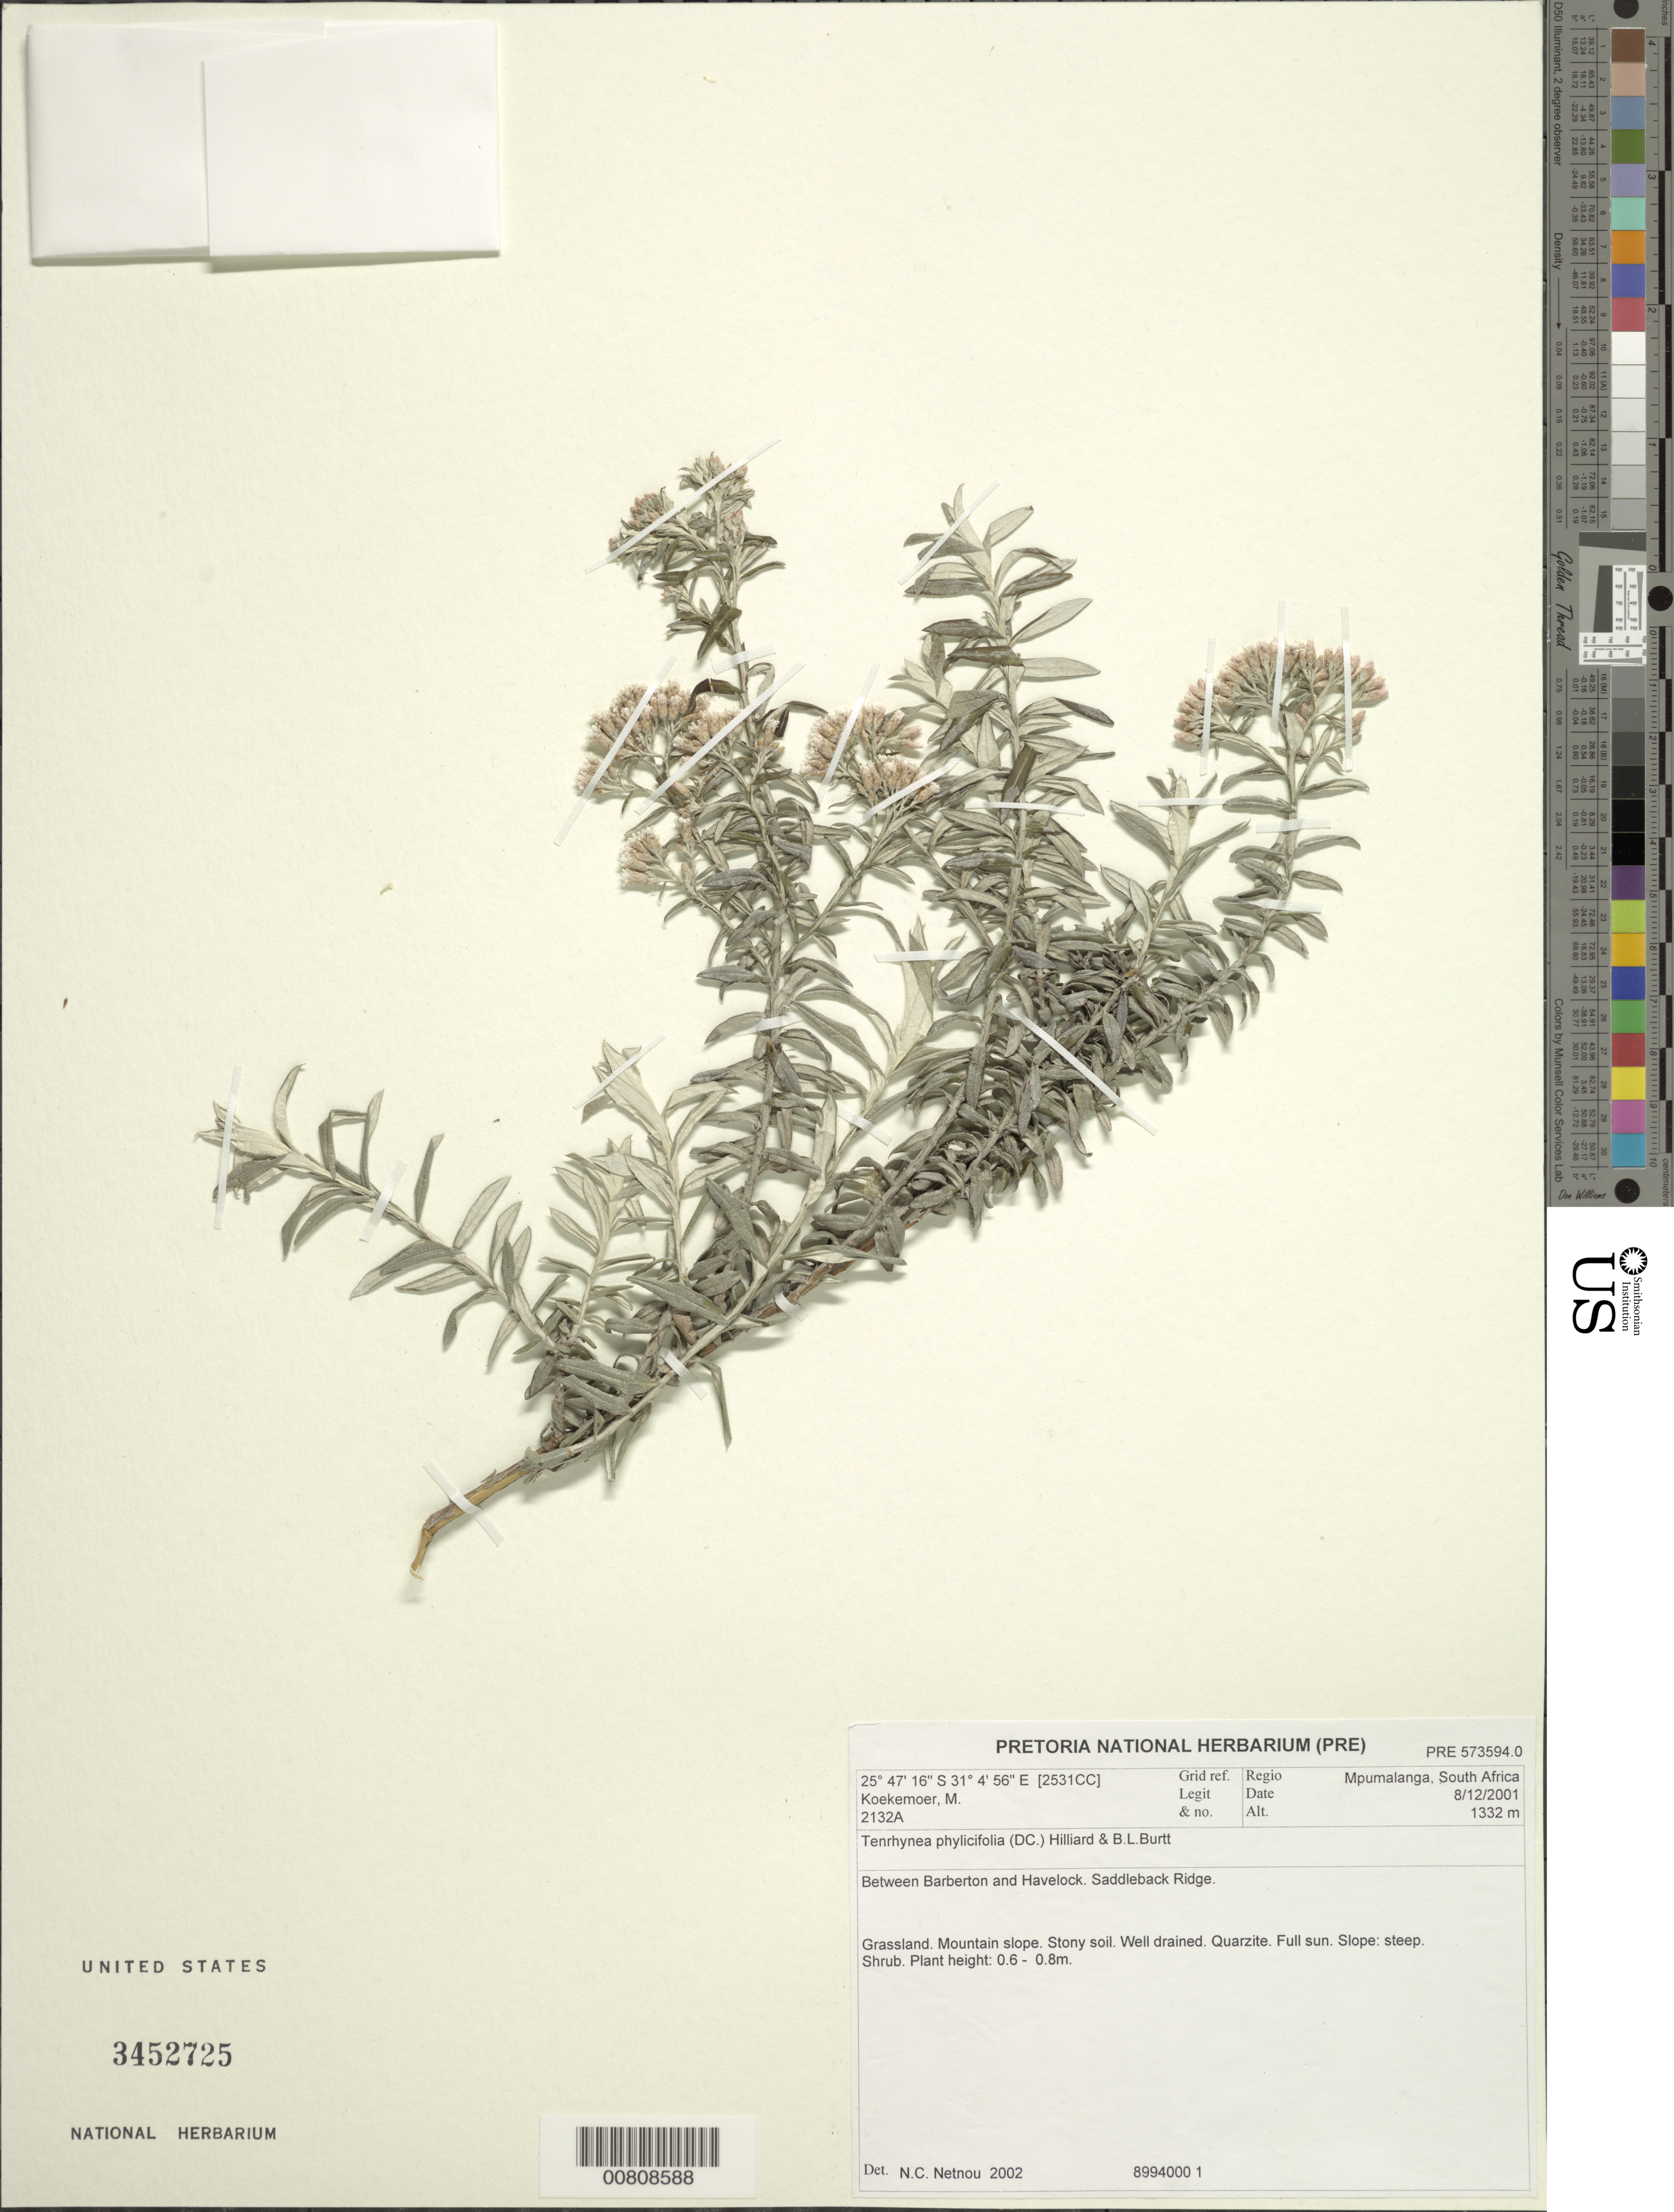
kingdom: Plantae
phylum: Tracheophyta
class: Magnoliopsida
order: Asterales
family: Asteraceae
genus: Tenrhynea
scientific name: Tenrhynea phylicifolia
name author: (DC.) Hilliard & B.L. Burtt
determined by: Netnou, N. C.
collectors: M. Koekemoer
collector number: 2132A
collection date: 2001-12-08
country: South Africa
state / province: Mpumalanga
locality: betw. Barberton and Havelock, Saddleback Ridge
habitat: Grassland, mountain slope, stony soil, well-drained, quartzite, full sun, steep slope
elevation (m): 1332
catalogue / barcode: US 3452725